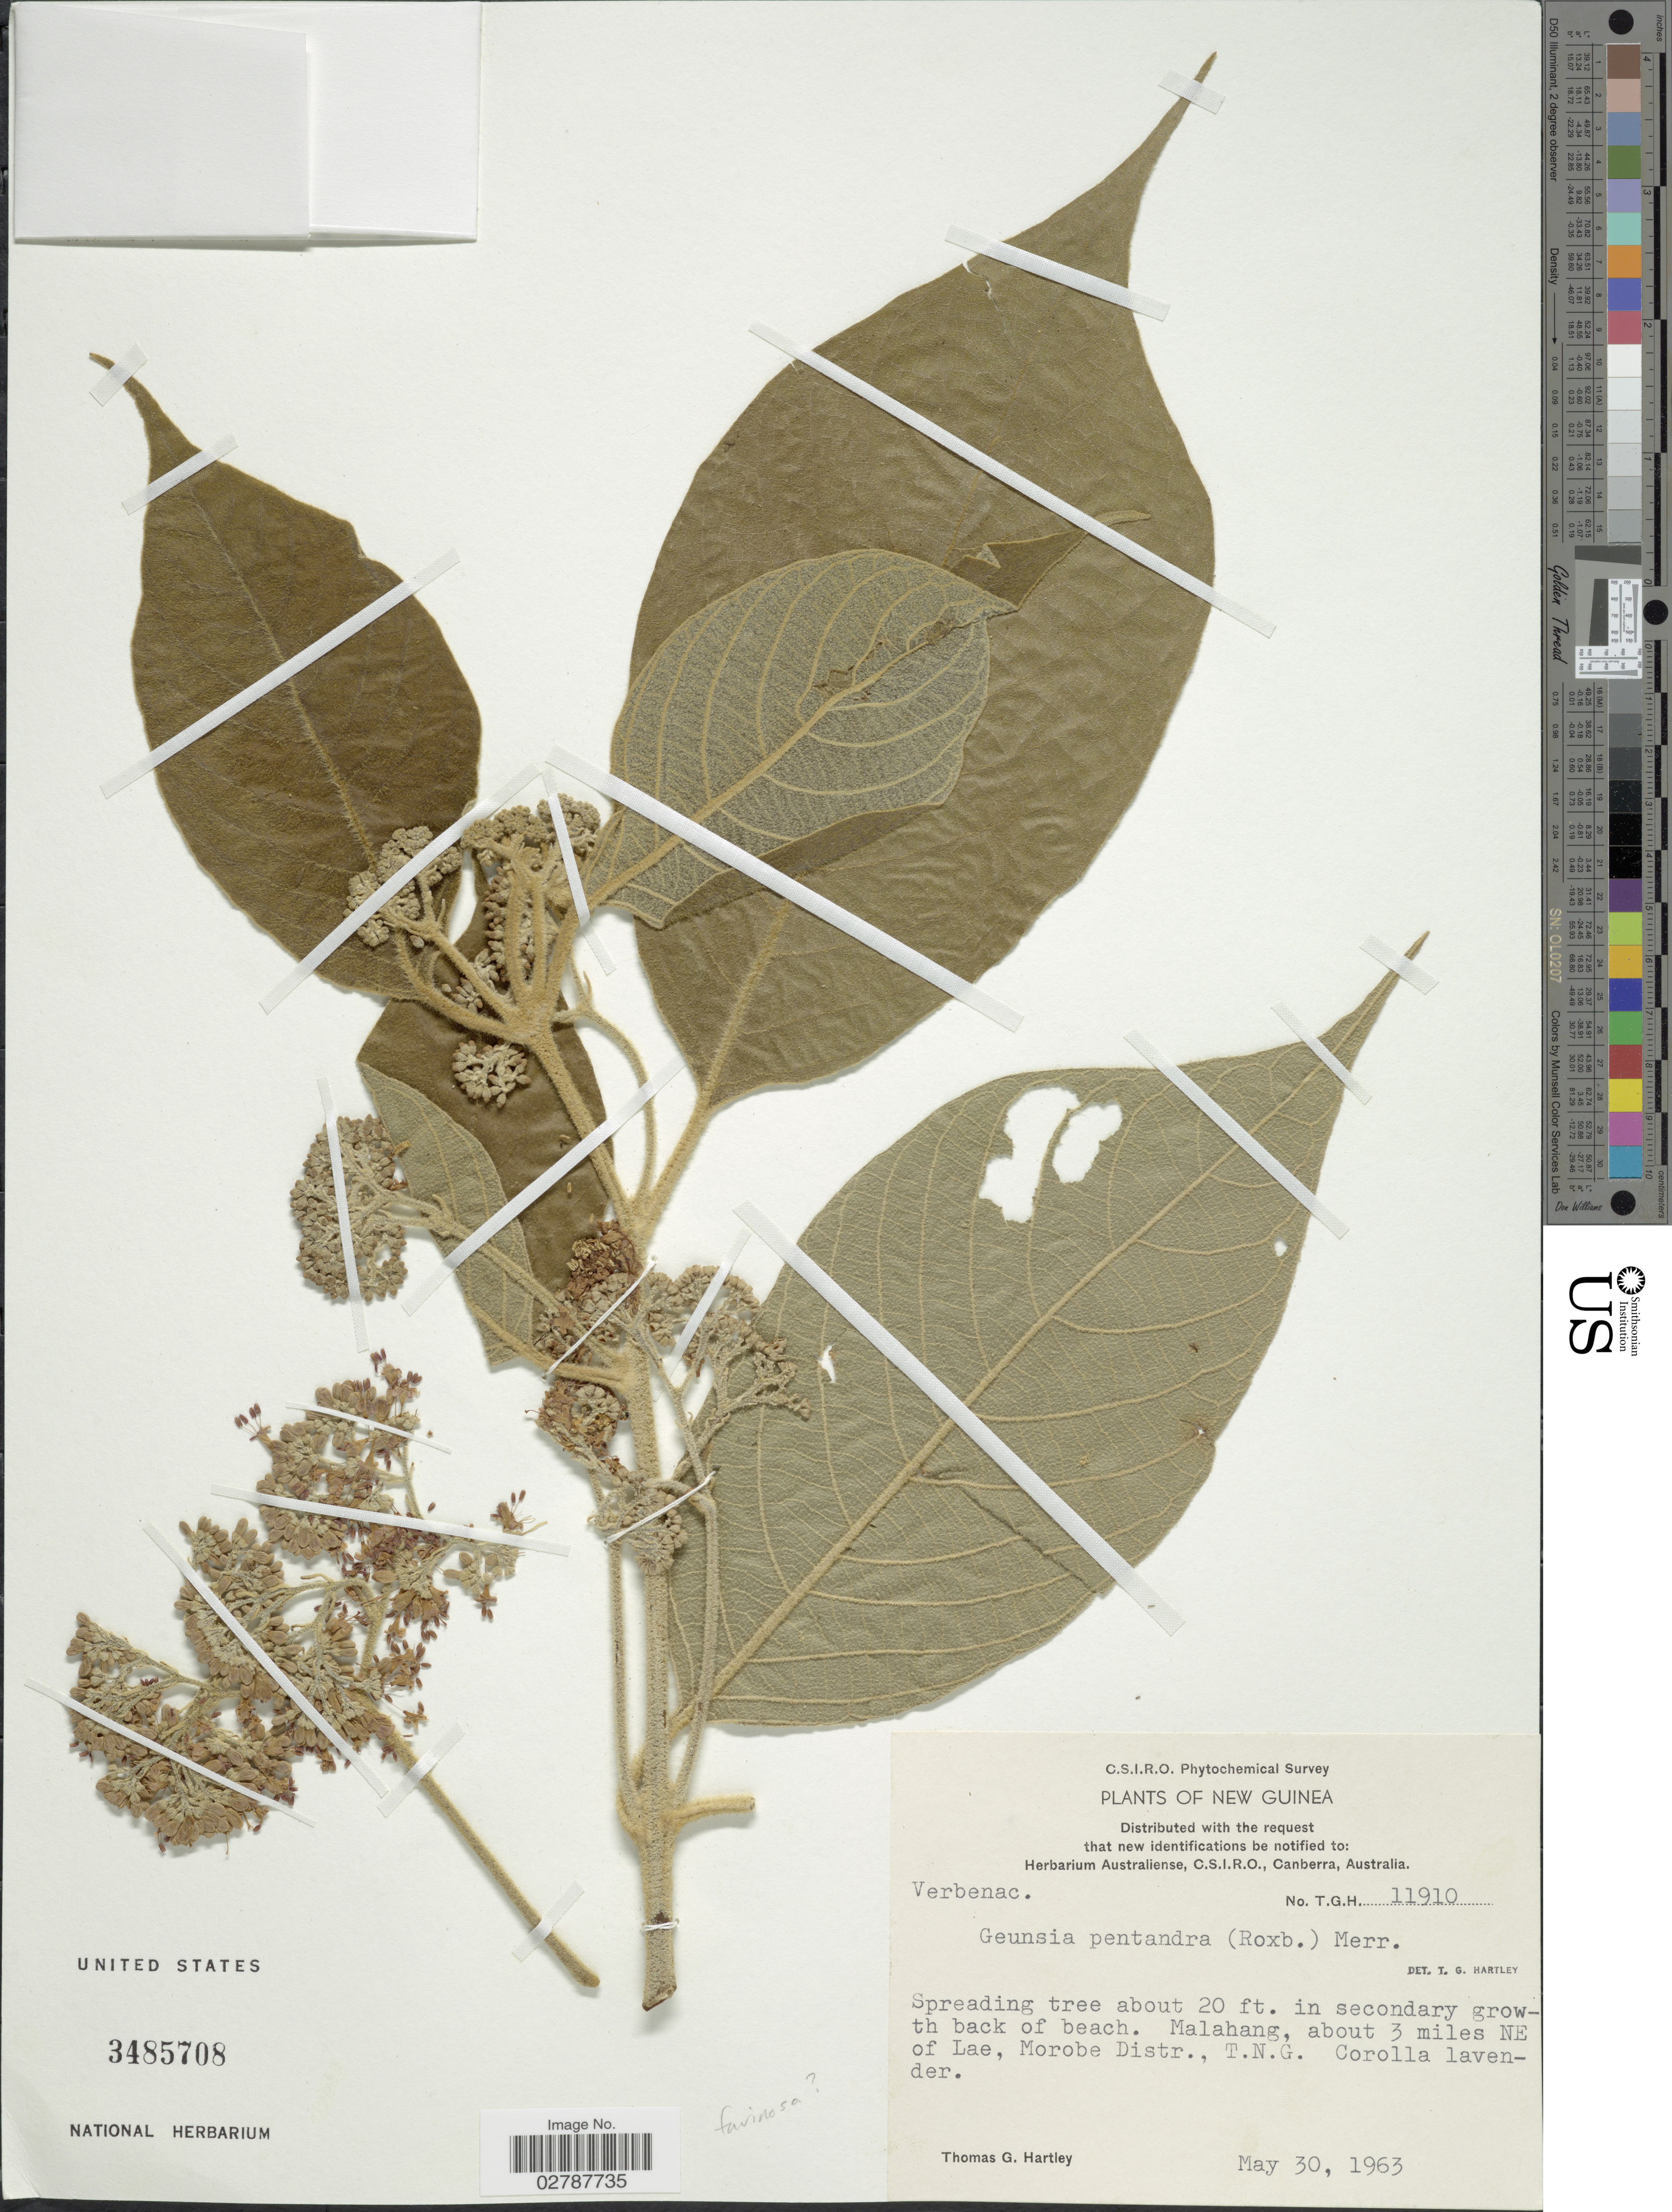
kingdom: Plantae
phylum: Tracheophyta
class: Magnoliopsida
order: Lamiales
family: Lamiaceae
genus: Callicarpa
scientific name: Callicarpa farinosa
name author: Roxb. ex C.B. Clarke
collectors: T. G. Hartley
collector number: TGH11910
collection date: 1963-05-30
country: Papua New Guinea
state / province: Morobe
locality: New Guinea. Malahang, about 3 miles NE of Lae, Morobe Distr., T.N.G.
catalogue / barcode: US 3485708